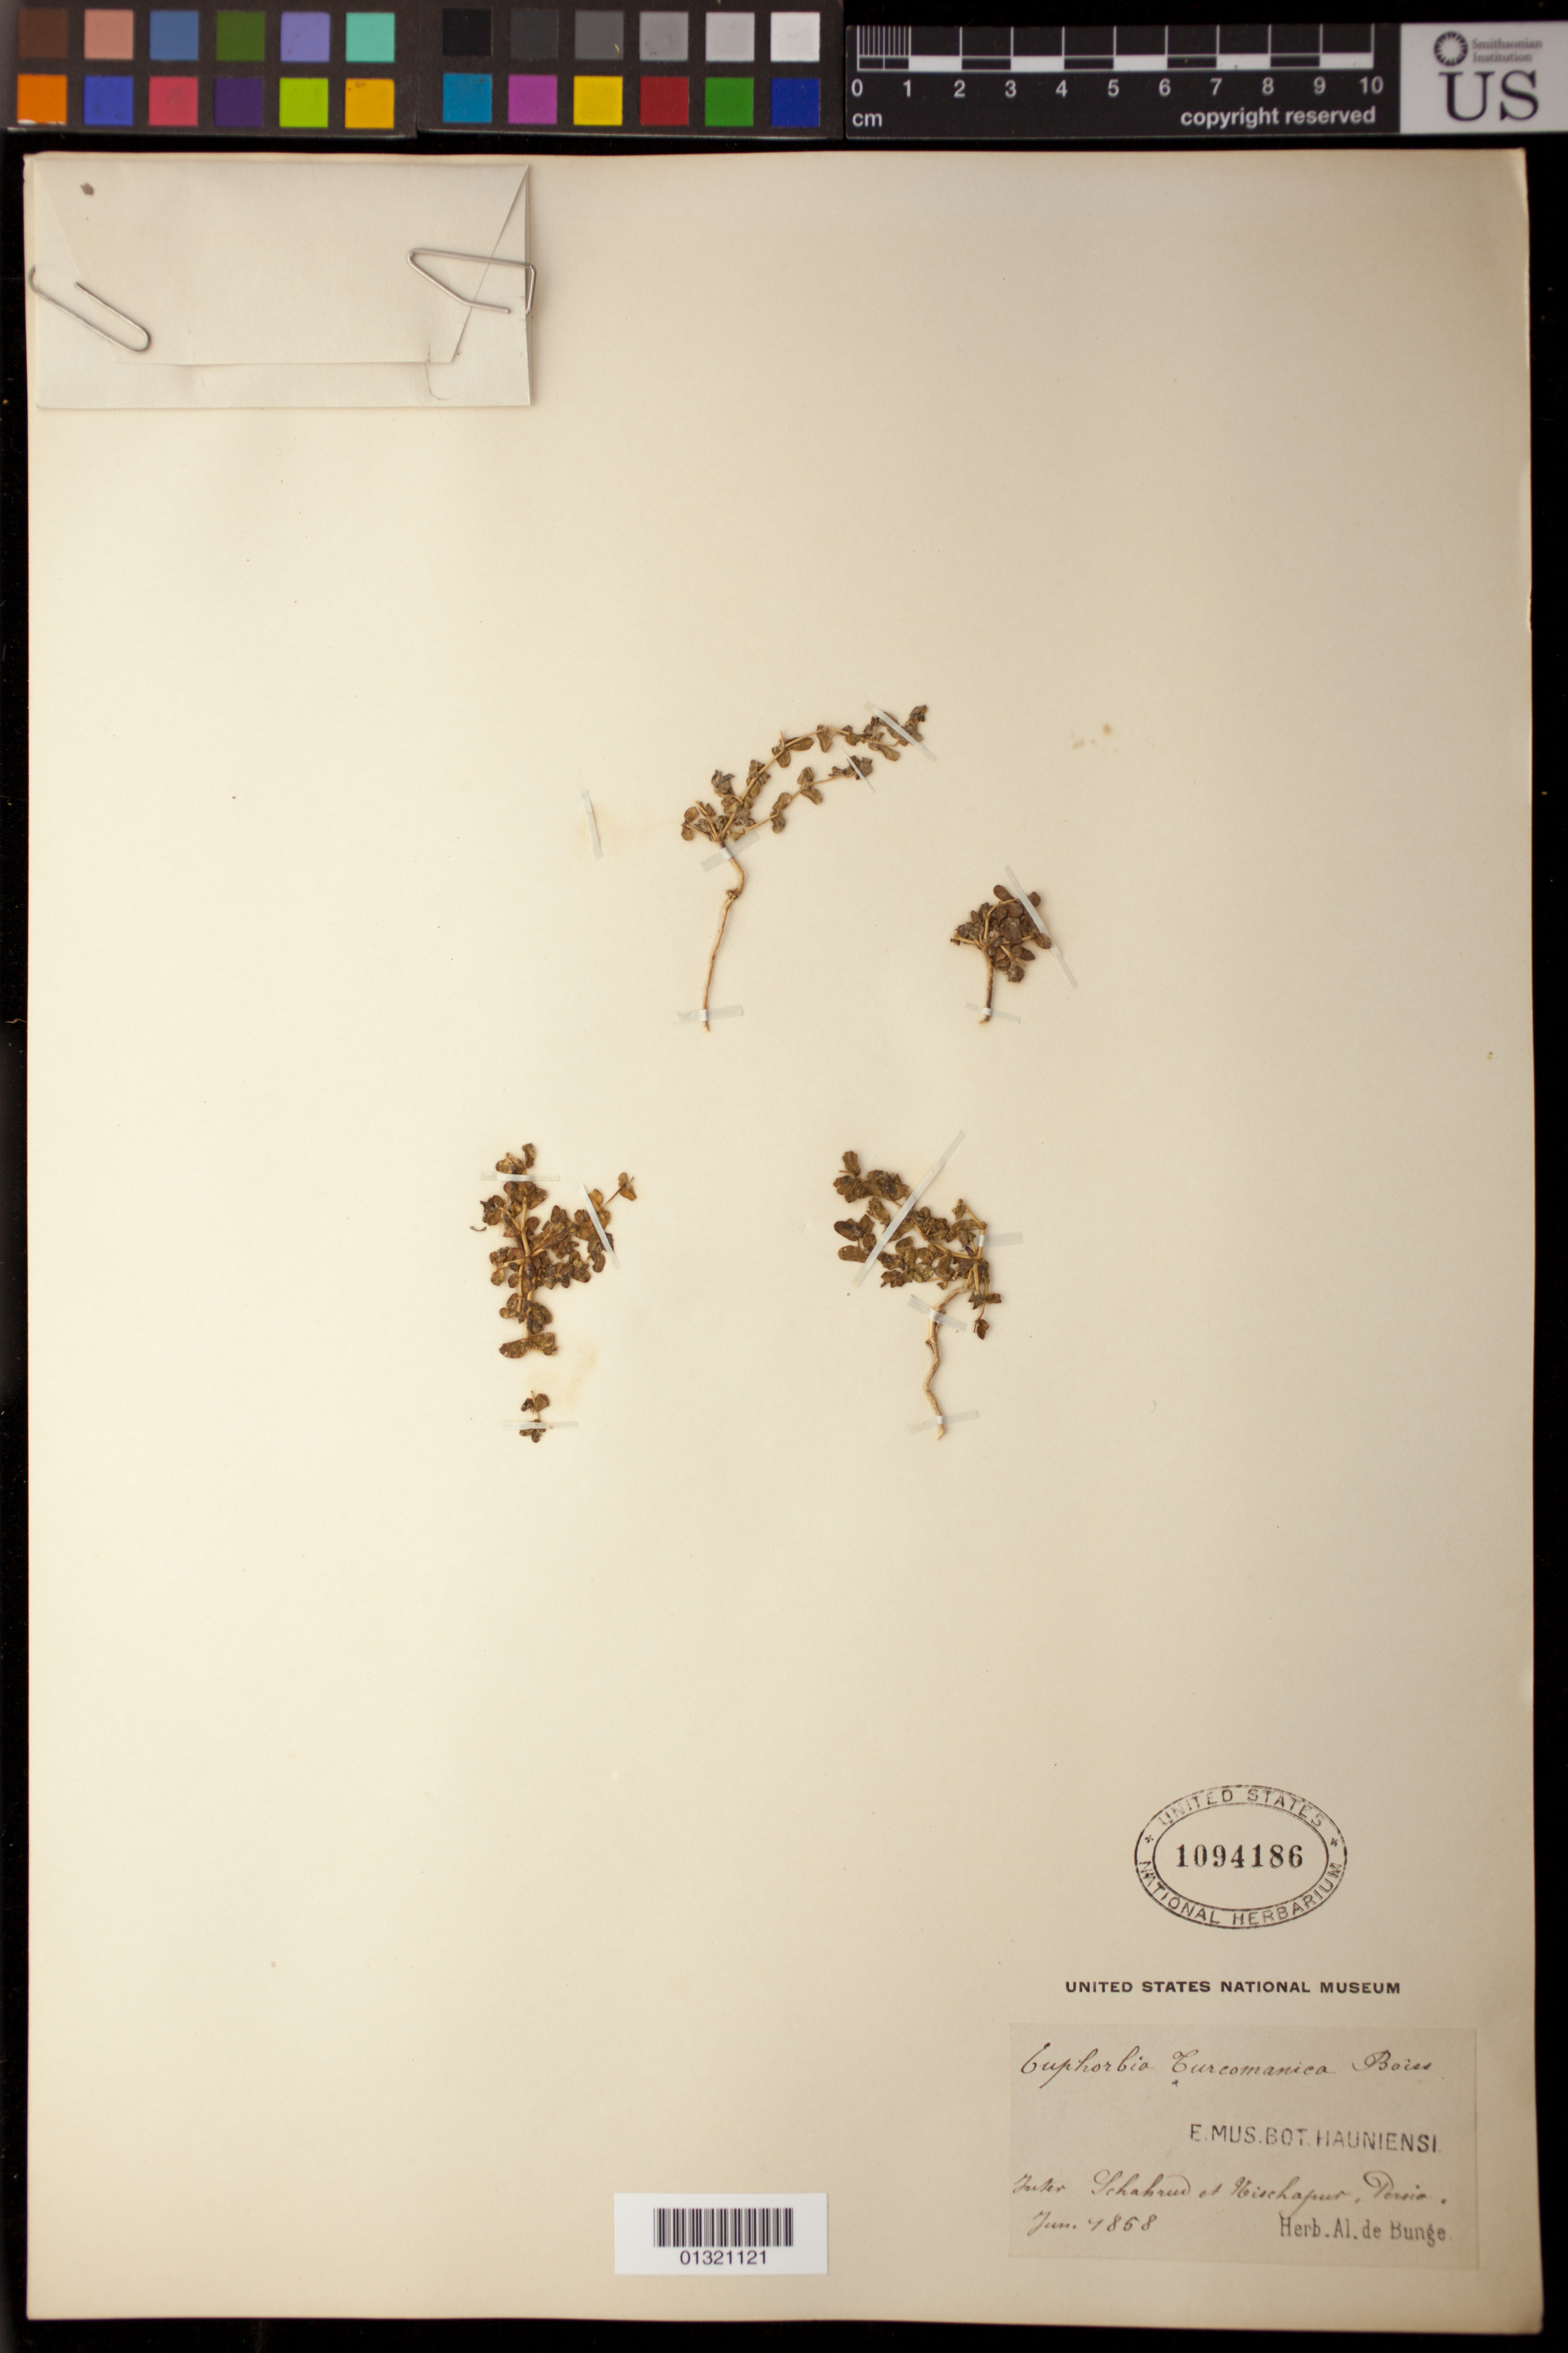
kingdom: Plantae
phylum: Tracheophyta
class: Magnoliopsida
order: Malpighiales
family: Euphorbiaceae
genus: Euphorbia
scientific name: Euphorbia granulata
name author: Forssk.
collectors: A. Bunge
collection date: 1858-06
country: Iran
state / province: Razavi Khorasan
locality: Schahrui et Nischapur [Nishopur][Neyshabur], Persia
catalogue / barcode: US 1094186